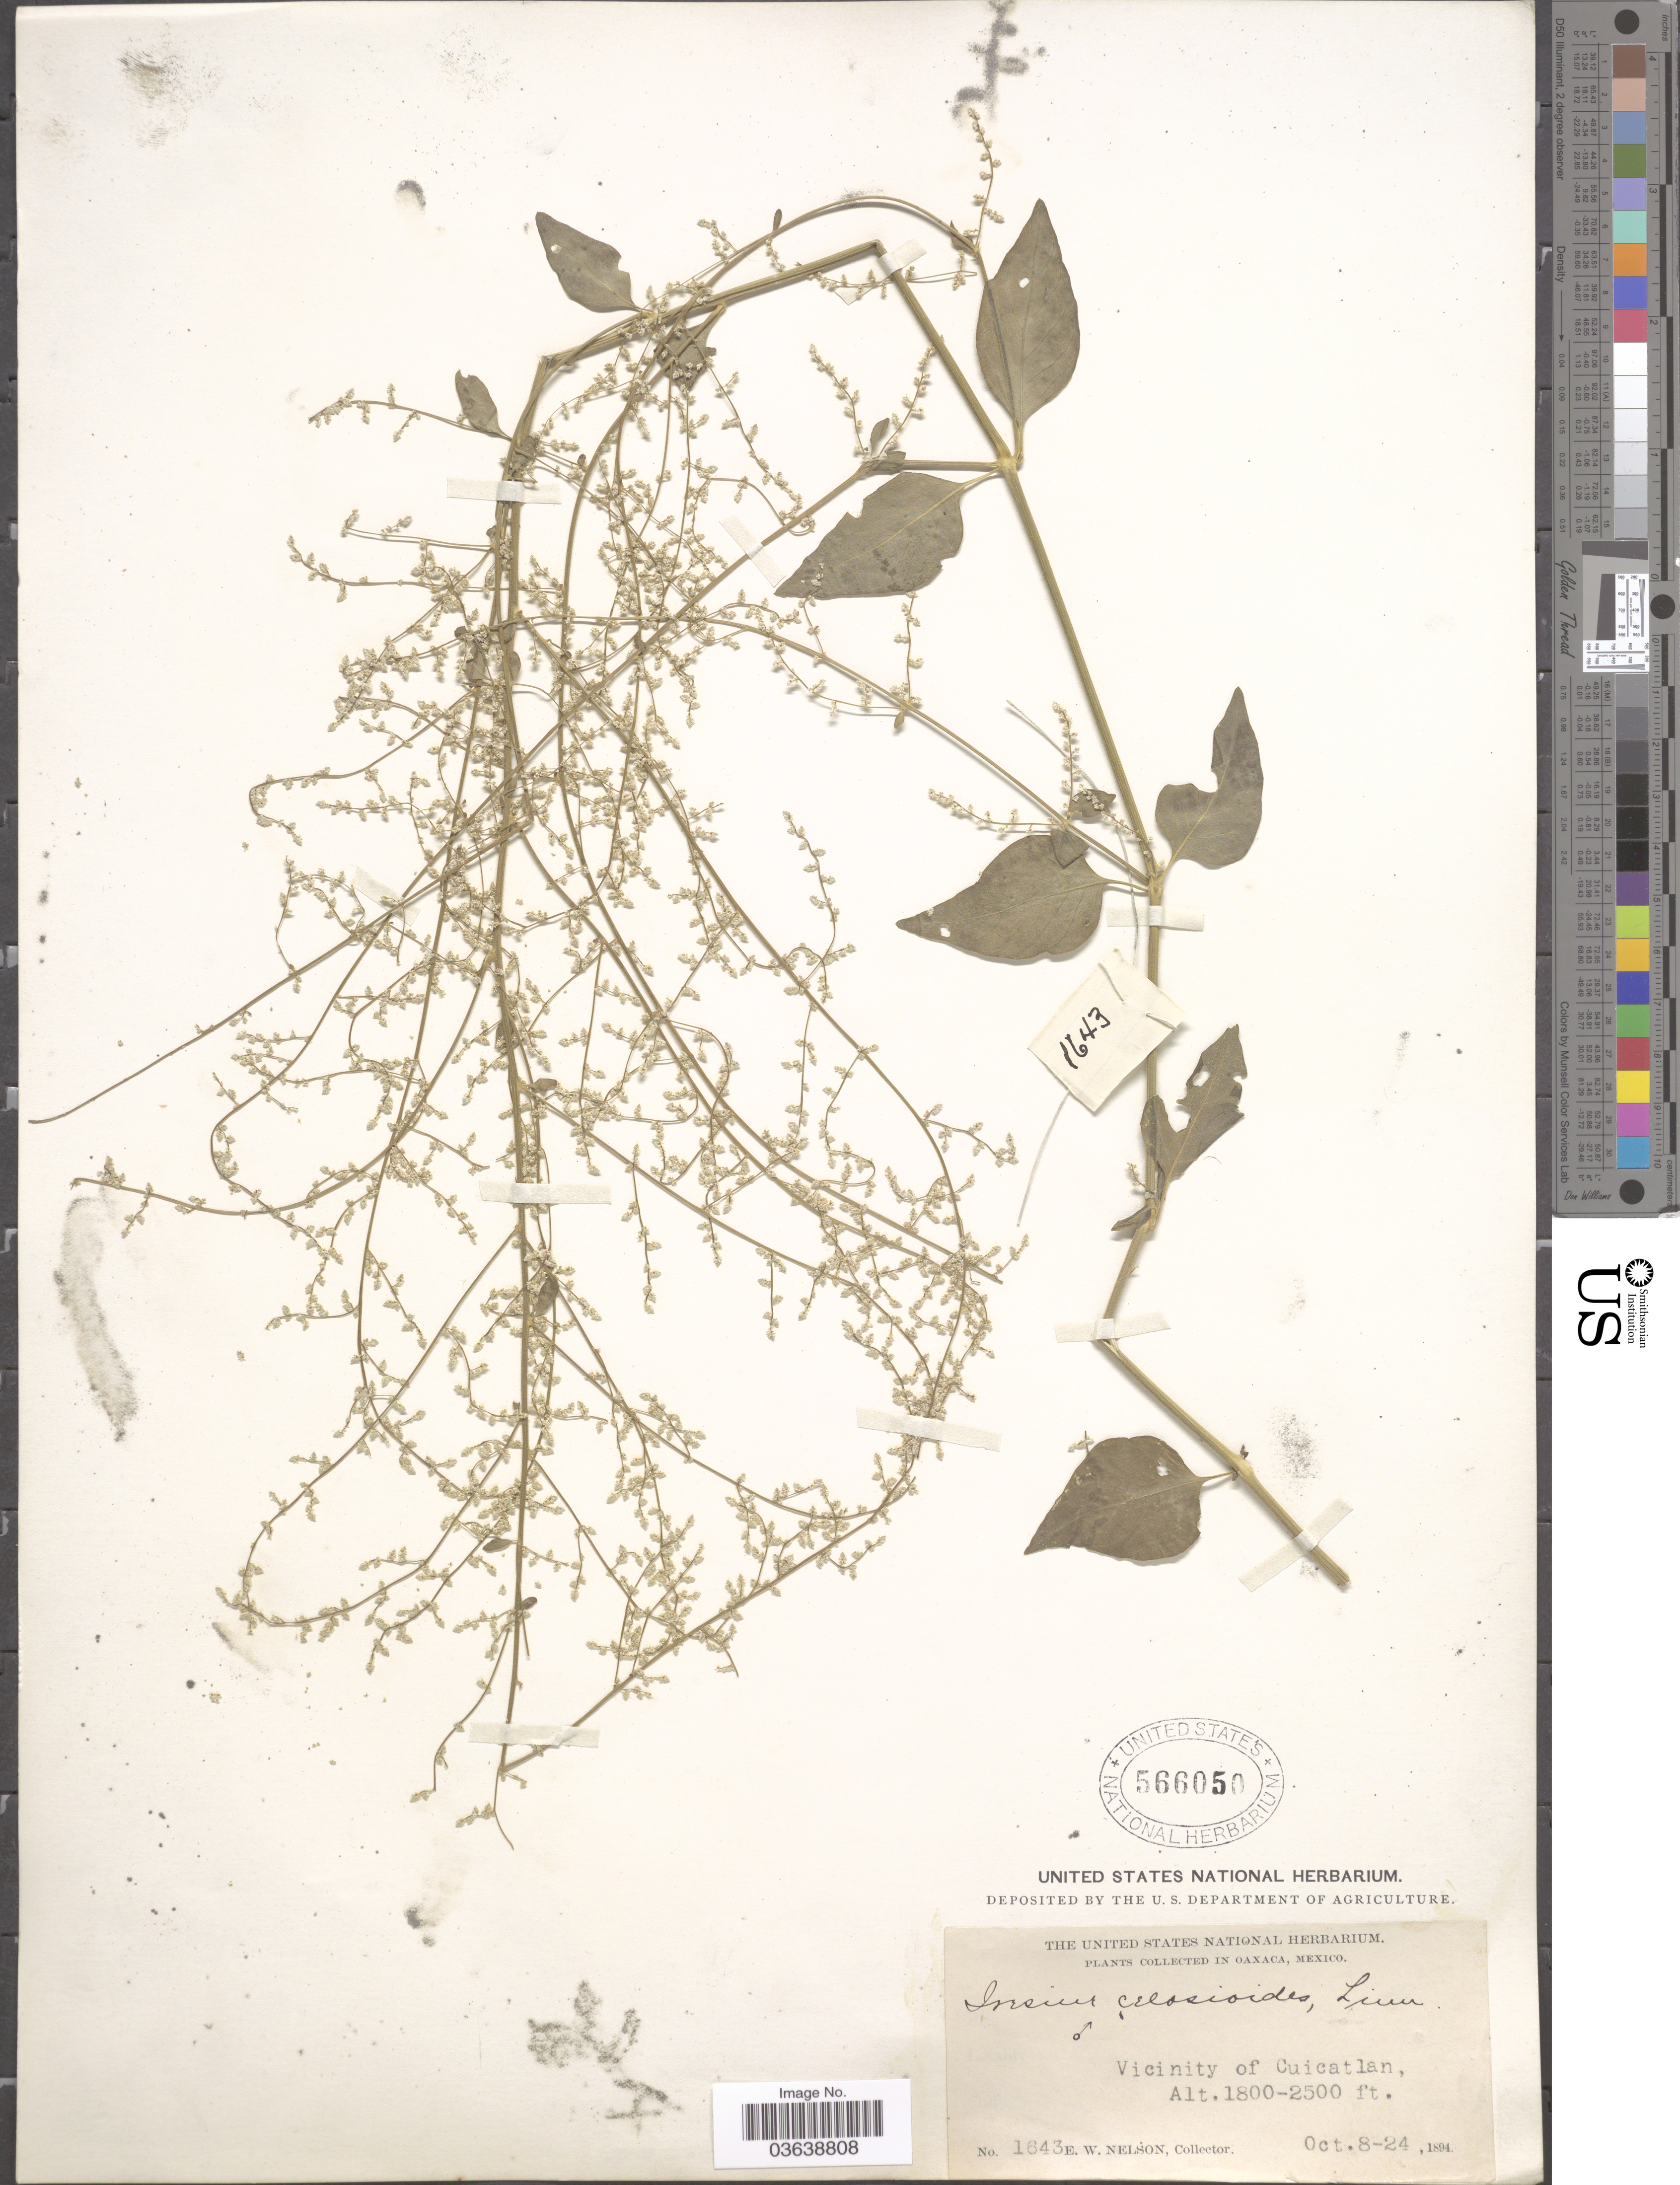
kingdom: Plantae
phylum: Tracheophyta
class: Magnoliopsida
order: Caryophyllales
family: Amaranthaceae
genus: Iresine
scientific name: Iresine celosia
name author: L.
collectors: E. W. Nelson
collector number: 1643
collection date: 1894-10-08/1894-10-24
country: Mexico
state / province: Oaxaca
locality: Vicinity of Cuicatlan.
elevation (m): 549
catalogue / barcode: US 566050